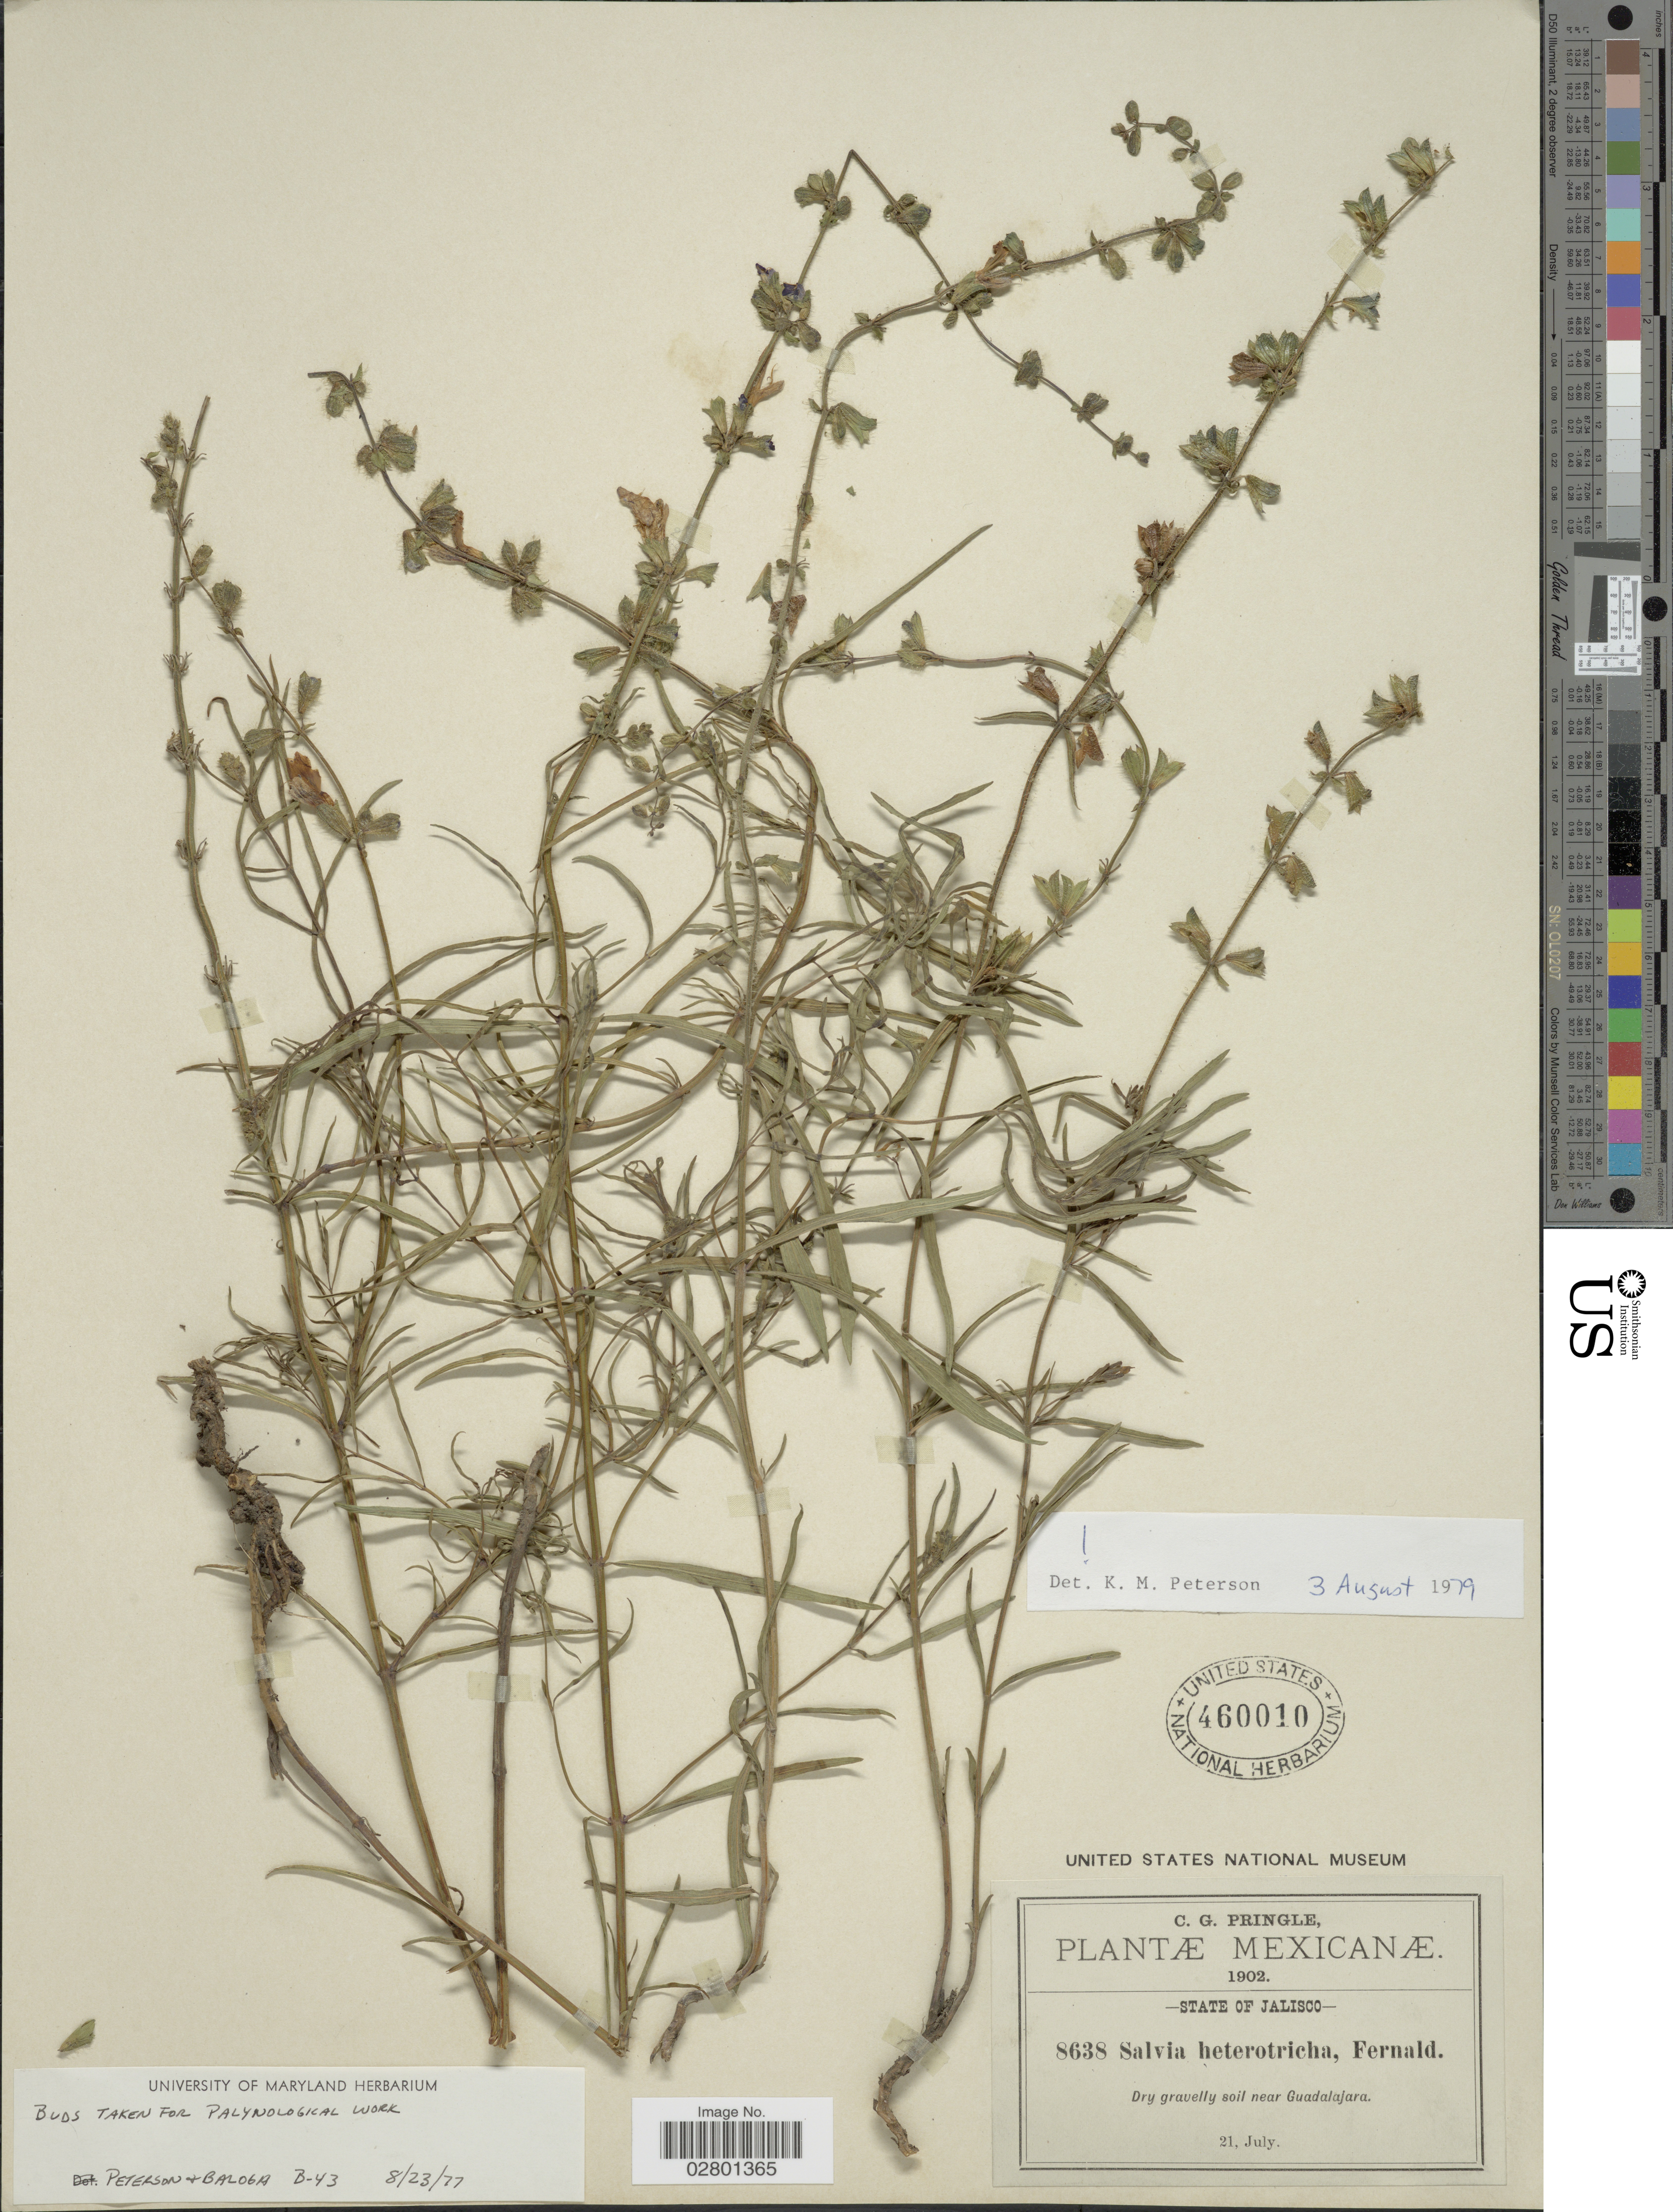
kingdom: Plantae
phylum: Tracheophyta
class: Magnoliopsida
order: Lamiales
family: Lamiaceae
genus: Salvia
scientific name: Salvia heterotricha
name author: Fernald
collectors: C. G. Pringle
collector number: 8638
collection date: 1902-07-21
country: Mexico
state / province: Jalisco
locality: Mexicanæ. Dry gravelly soil near Guadalajara.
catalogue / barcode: US 460010